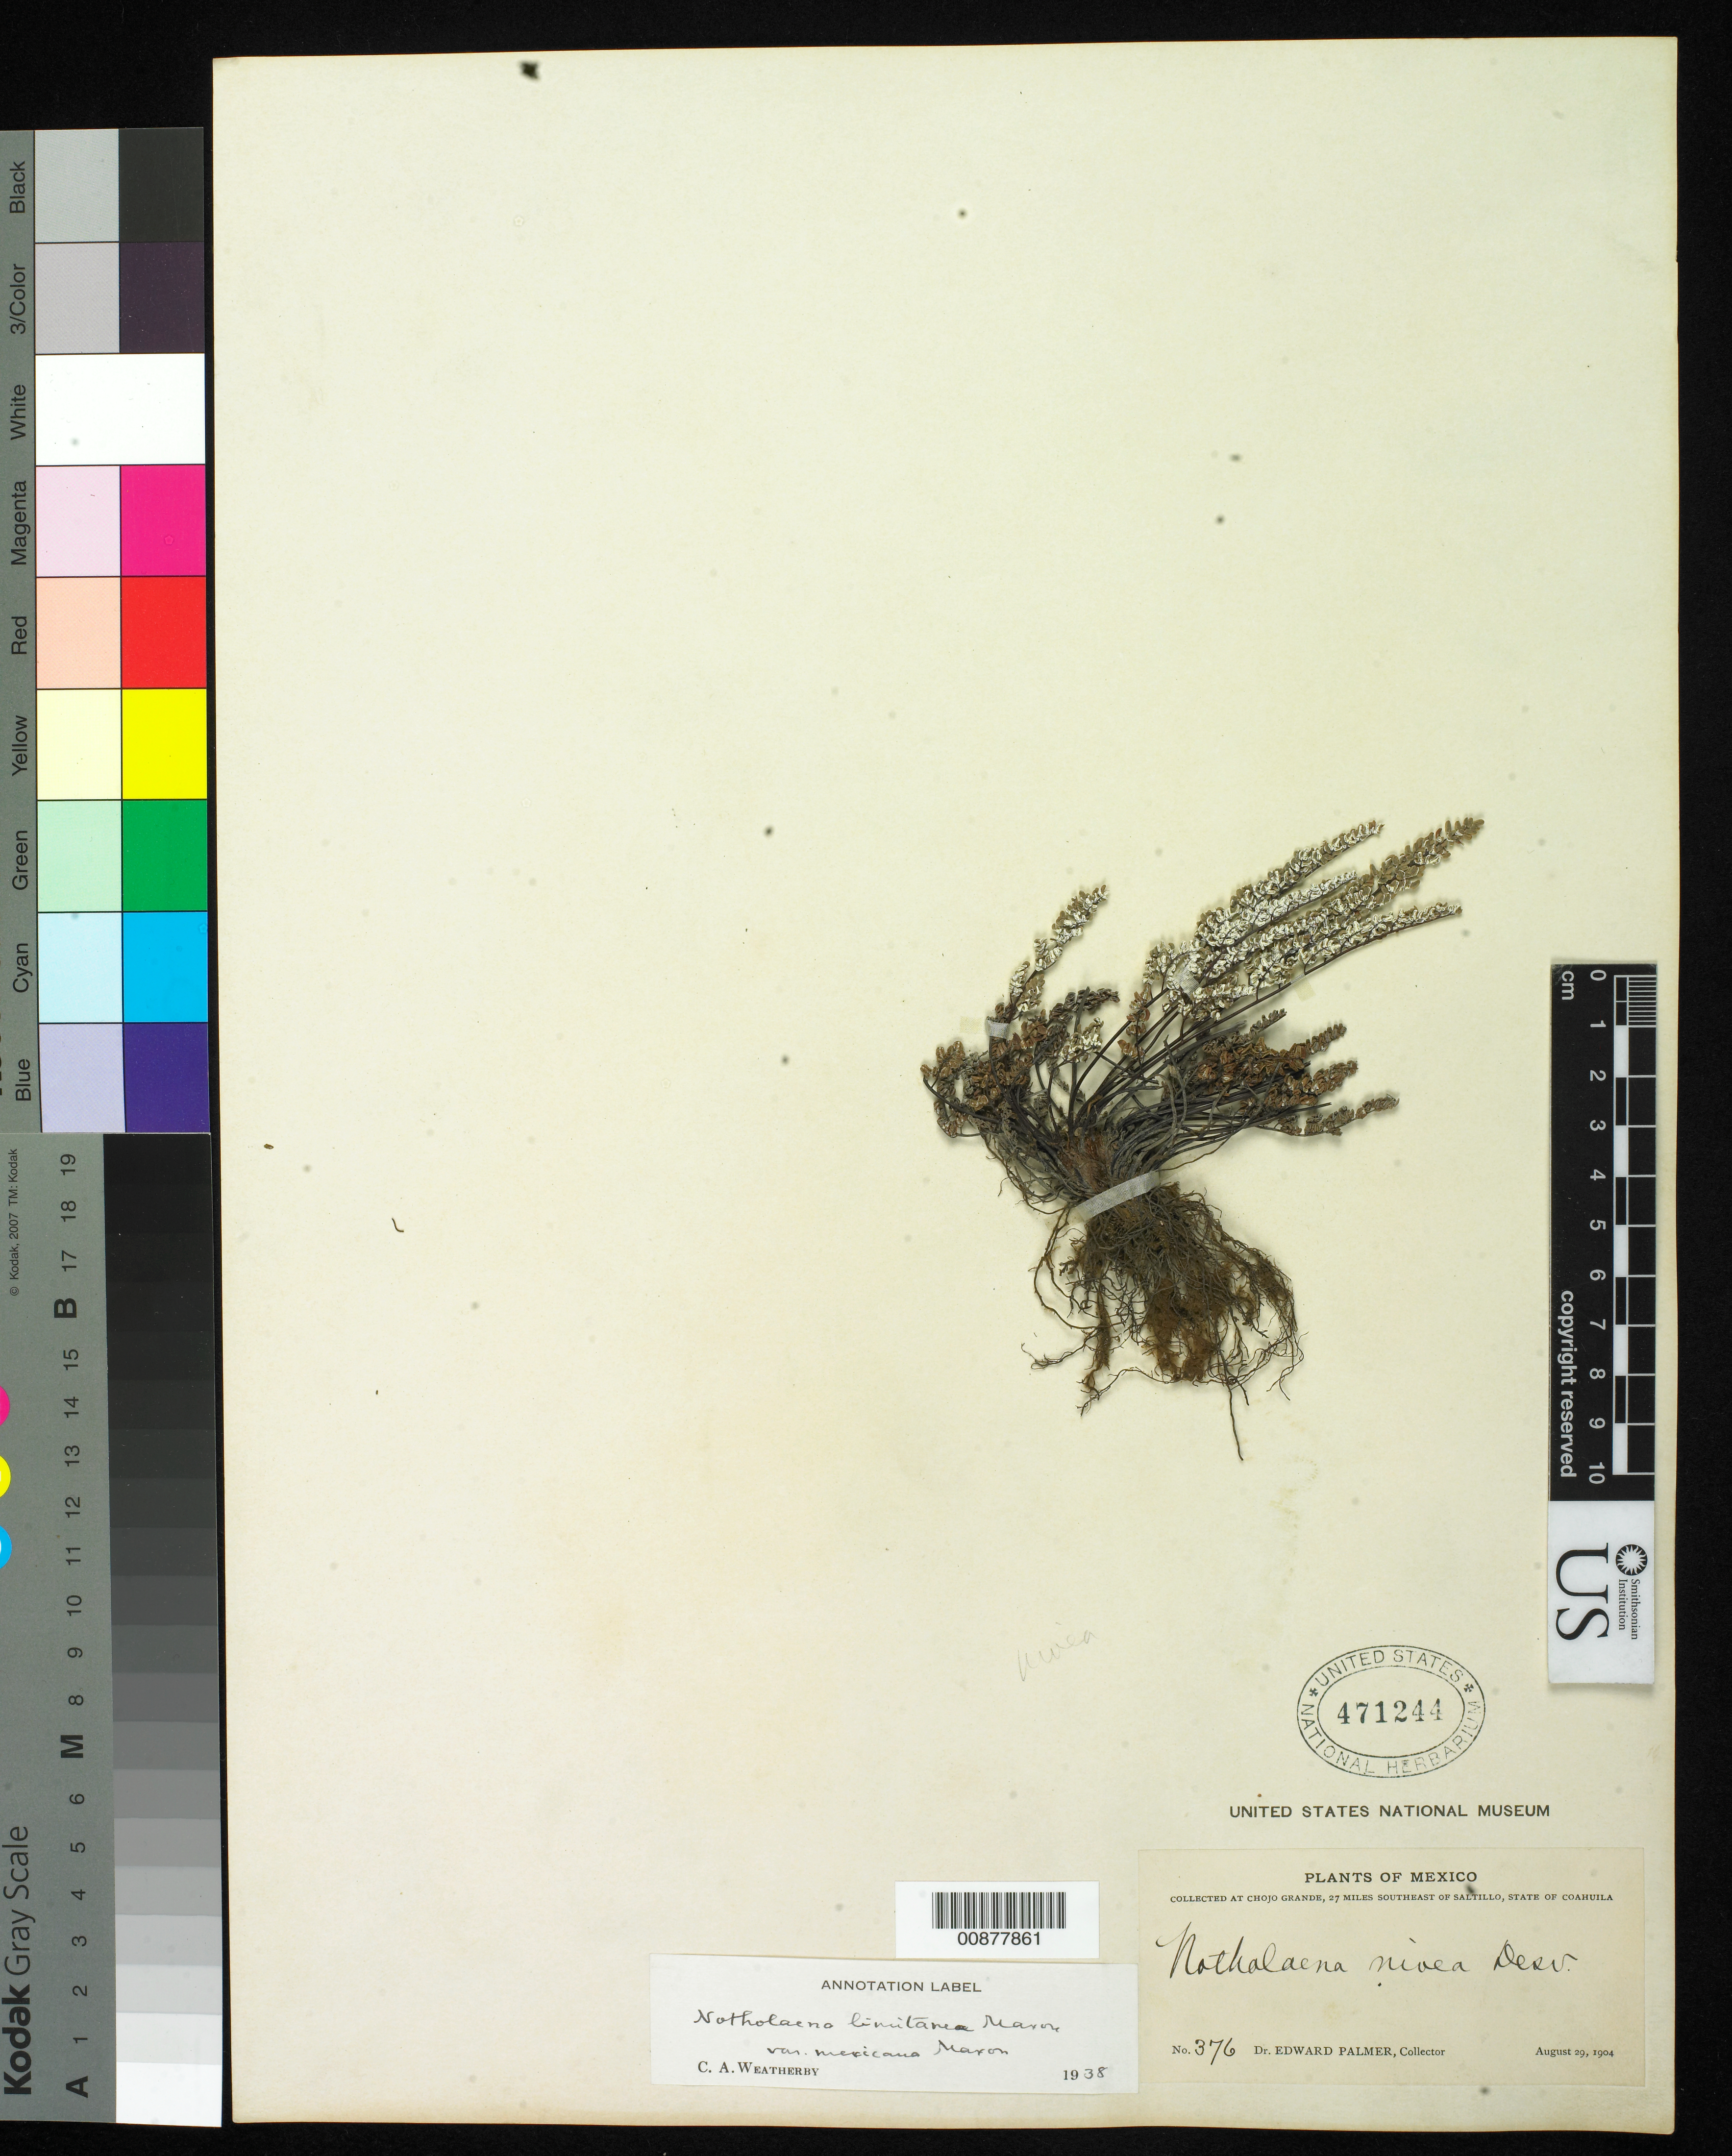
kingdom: Plantae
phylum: Tracheophyta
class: Polypodiopsida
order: Polypodiales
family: Pteridaceae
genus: Argyrochosma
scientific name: Argyrochosma limitanea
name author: (Maxon) Windham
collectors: E. Palmer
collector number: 376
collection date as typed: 29 Aug 1904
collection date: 1904-08-29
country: Mexico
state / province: Coahuila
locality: Chojo Grande, 27 miles southeast of Saltillo, Coahuila.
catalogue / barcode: US 471244